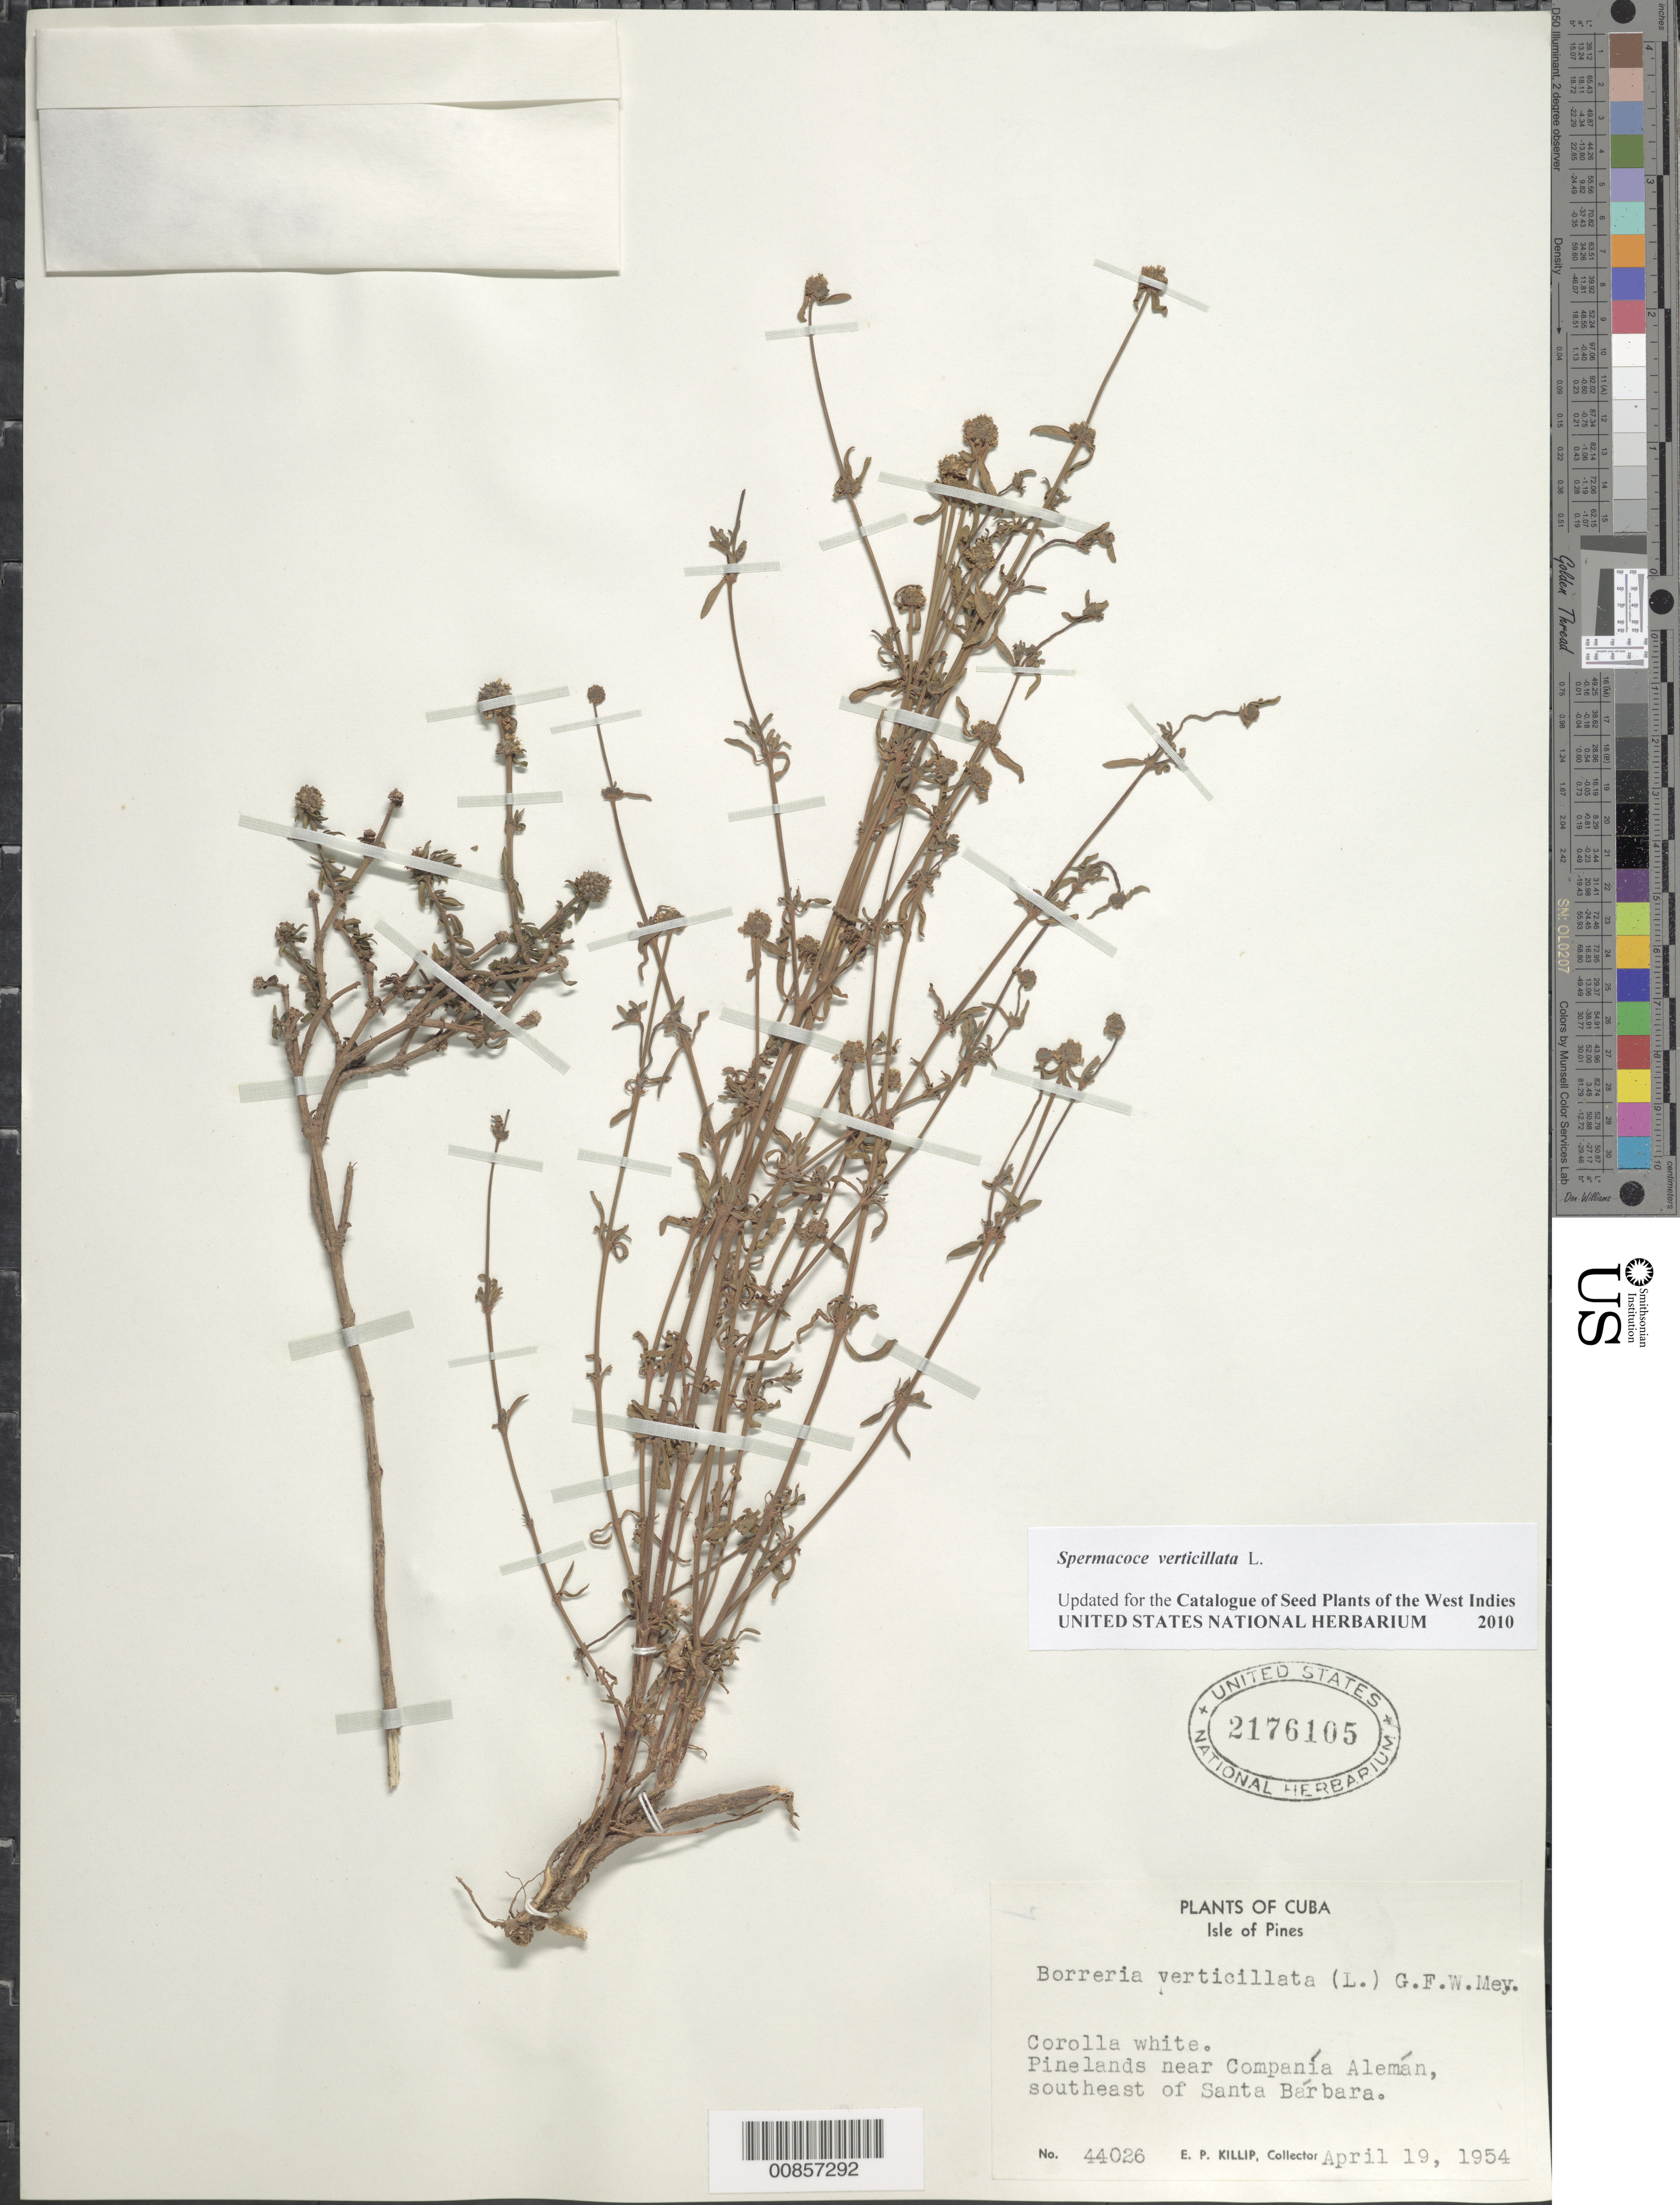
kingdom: Plantae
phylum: Tracheophyta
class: Magnoliopsida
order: Gentianales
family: Rubiaceae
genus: Spermacoce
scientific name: Spermacoce verticillata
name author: L.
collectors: E. P. Killip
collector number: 44026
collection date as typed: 19 Apr 1954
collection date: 1954-04-19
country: Cuba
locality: Pinelands near Companía Alemán, southeast of Santa Bárbara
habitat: Pinelands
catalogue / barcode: US 2176105